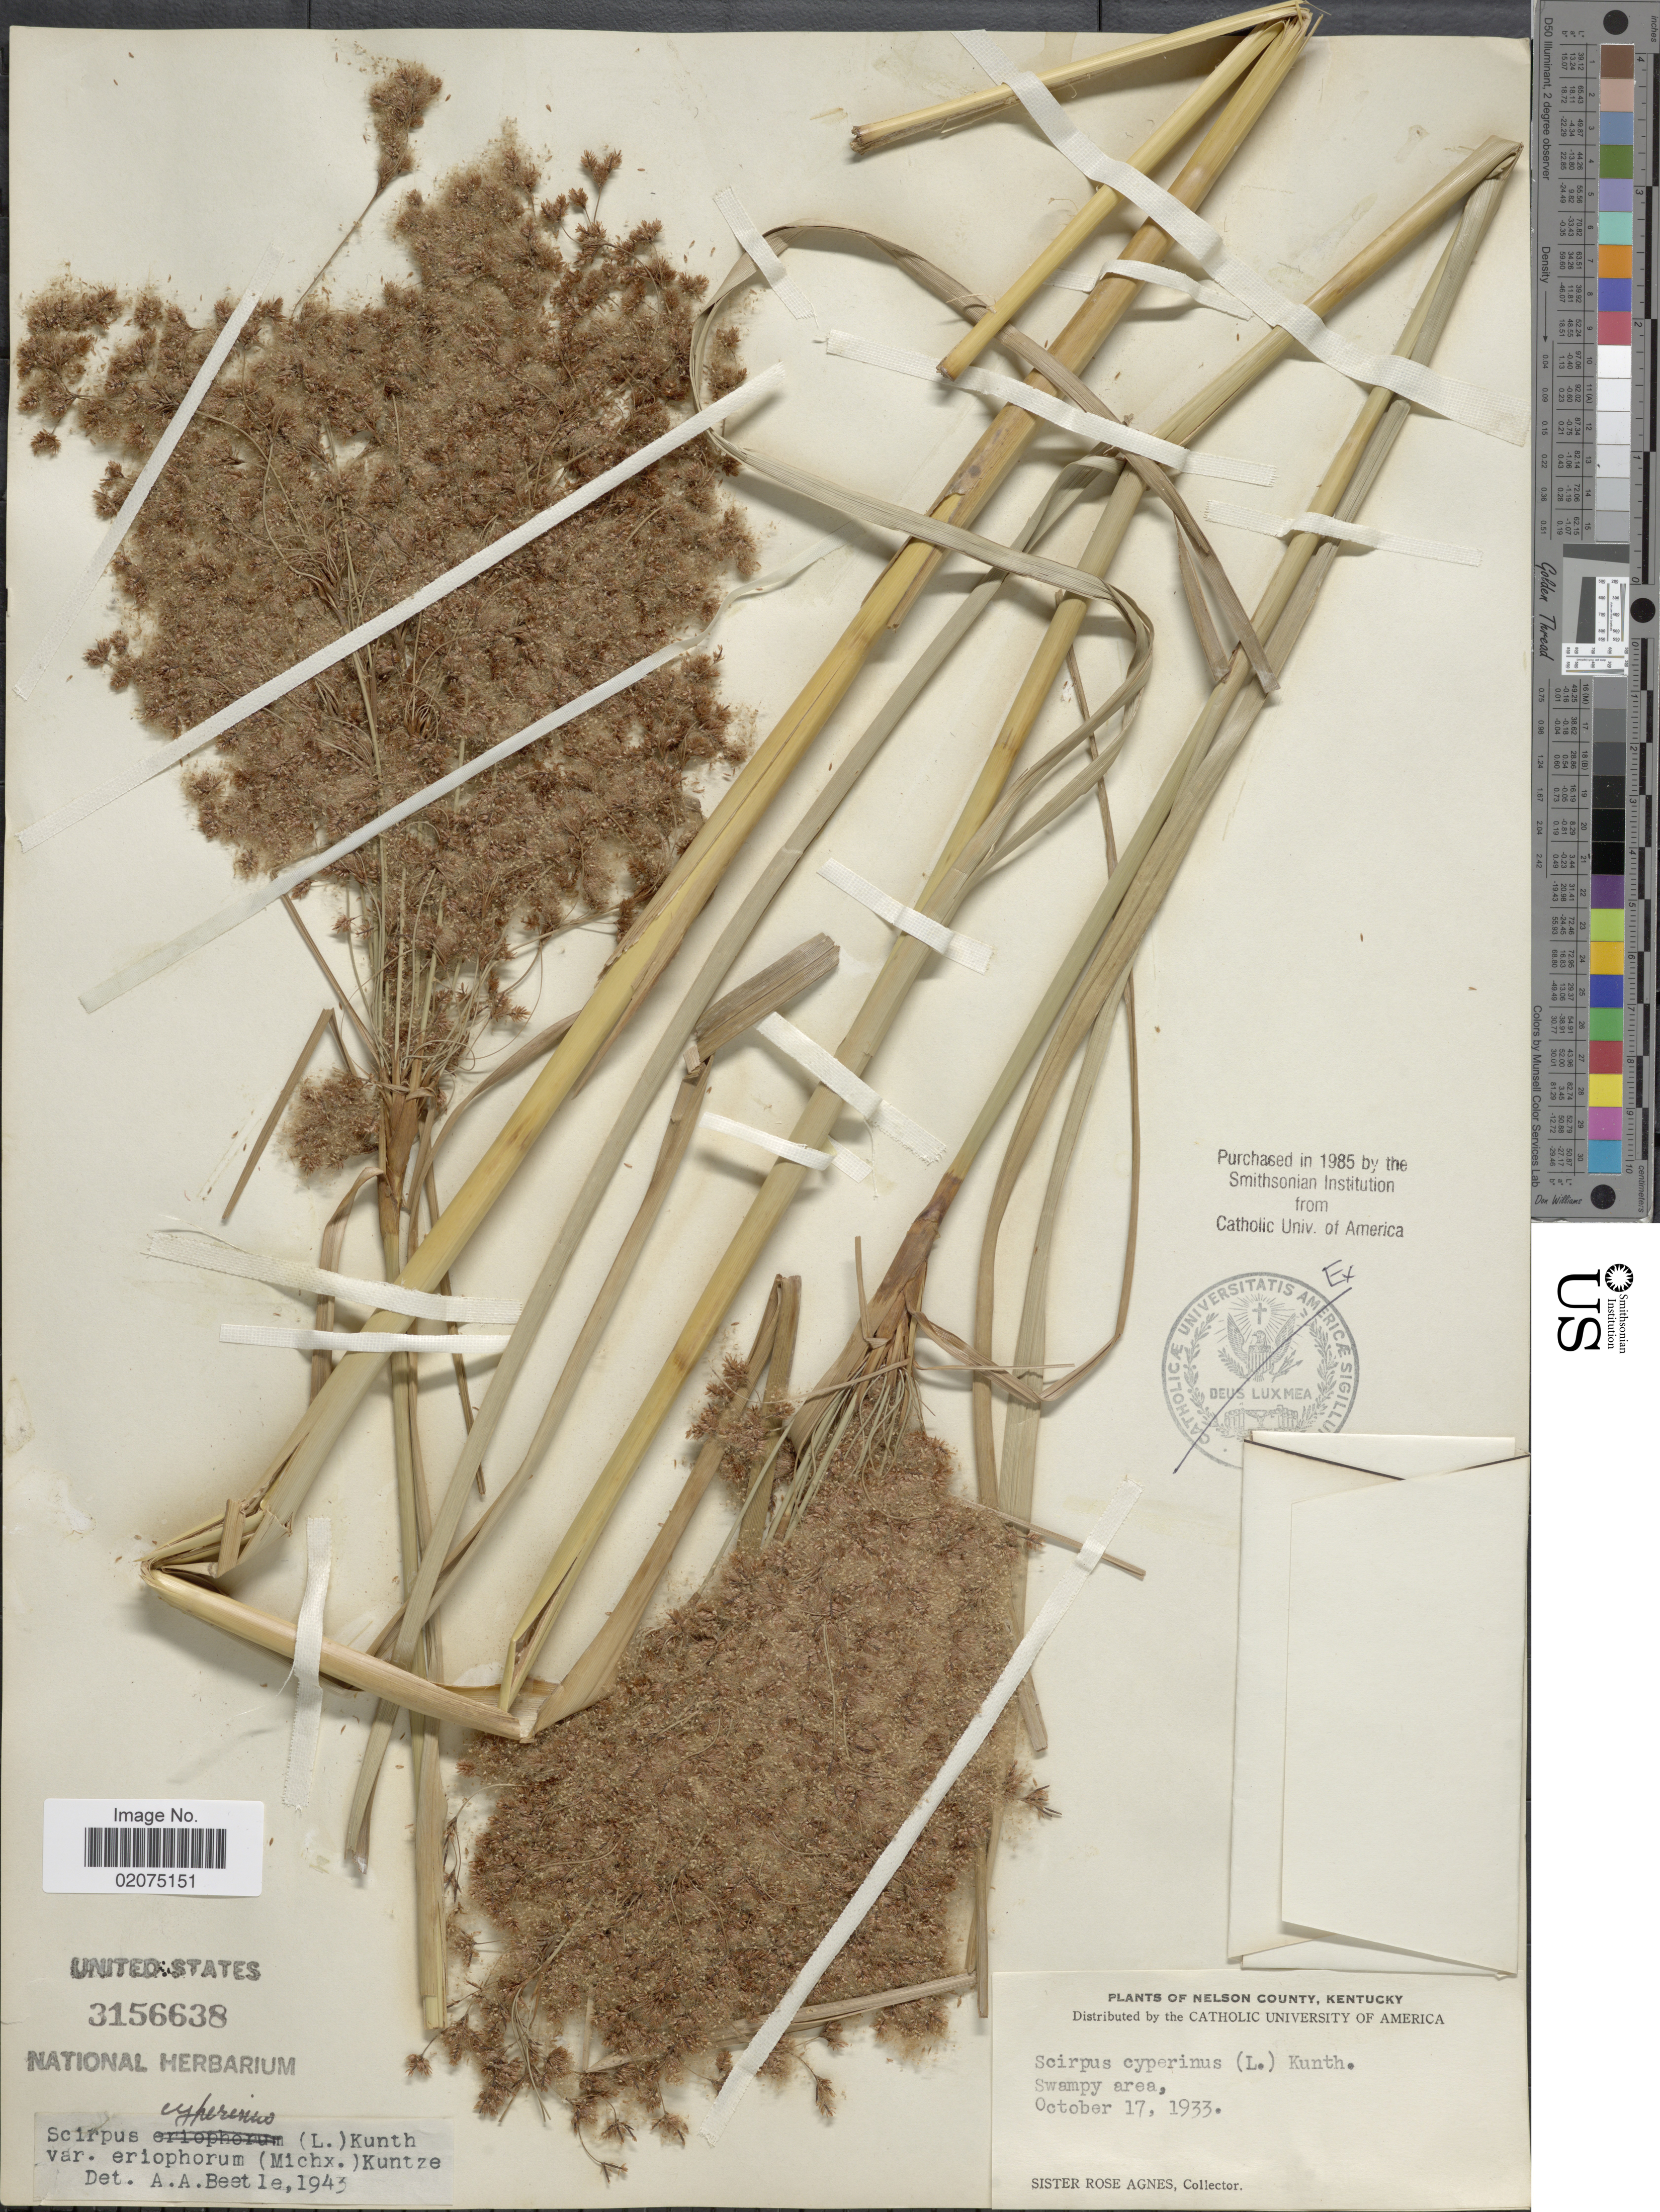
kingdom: Plantae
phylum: Tracheophyta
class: Liliopsida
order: Poales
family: Cyperaceae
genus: Scirpus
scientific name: Scirpus cyperinus (L.) Kunth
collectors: Sister Rose Agnes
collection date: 1933-10-17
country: United States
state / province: Kentucky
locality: Nelson County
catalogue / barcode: US 3156638